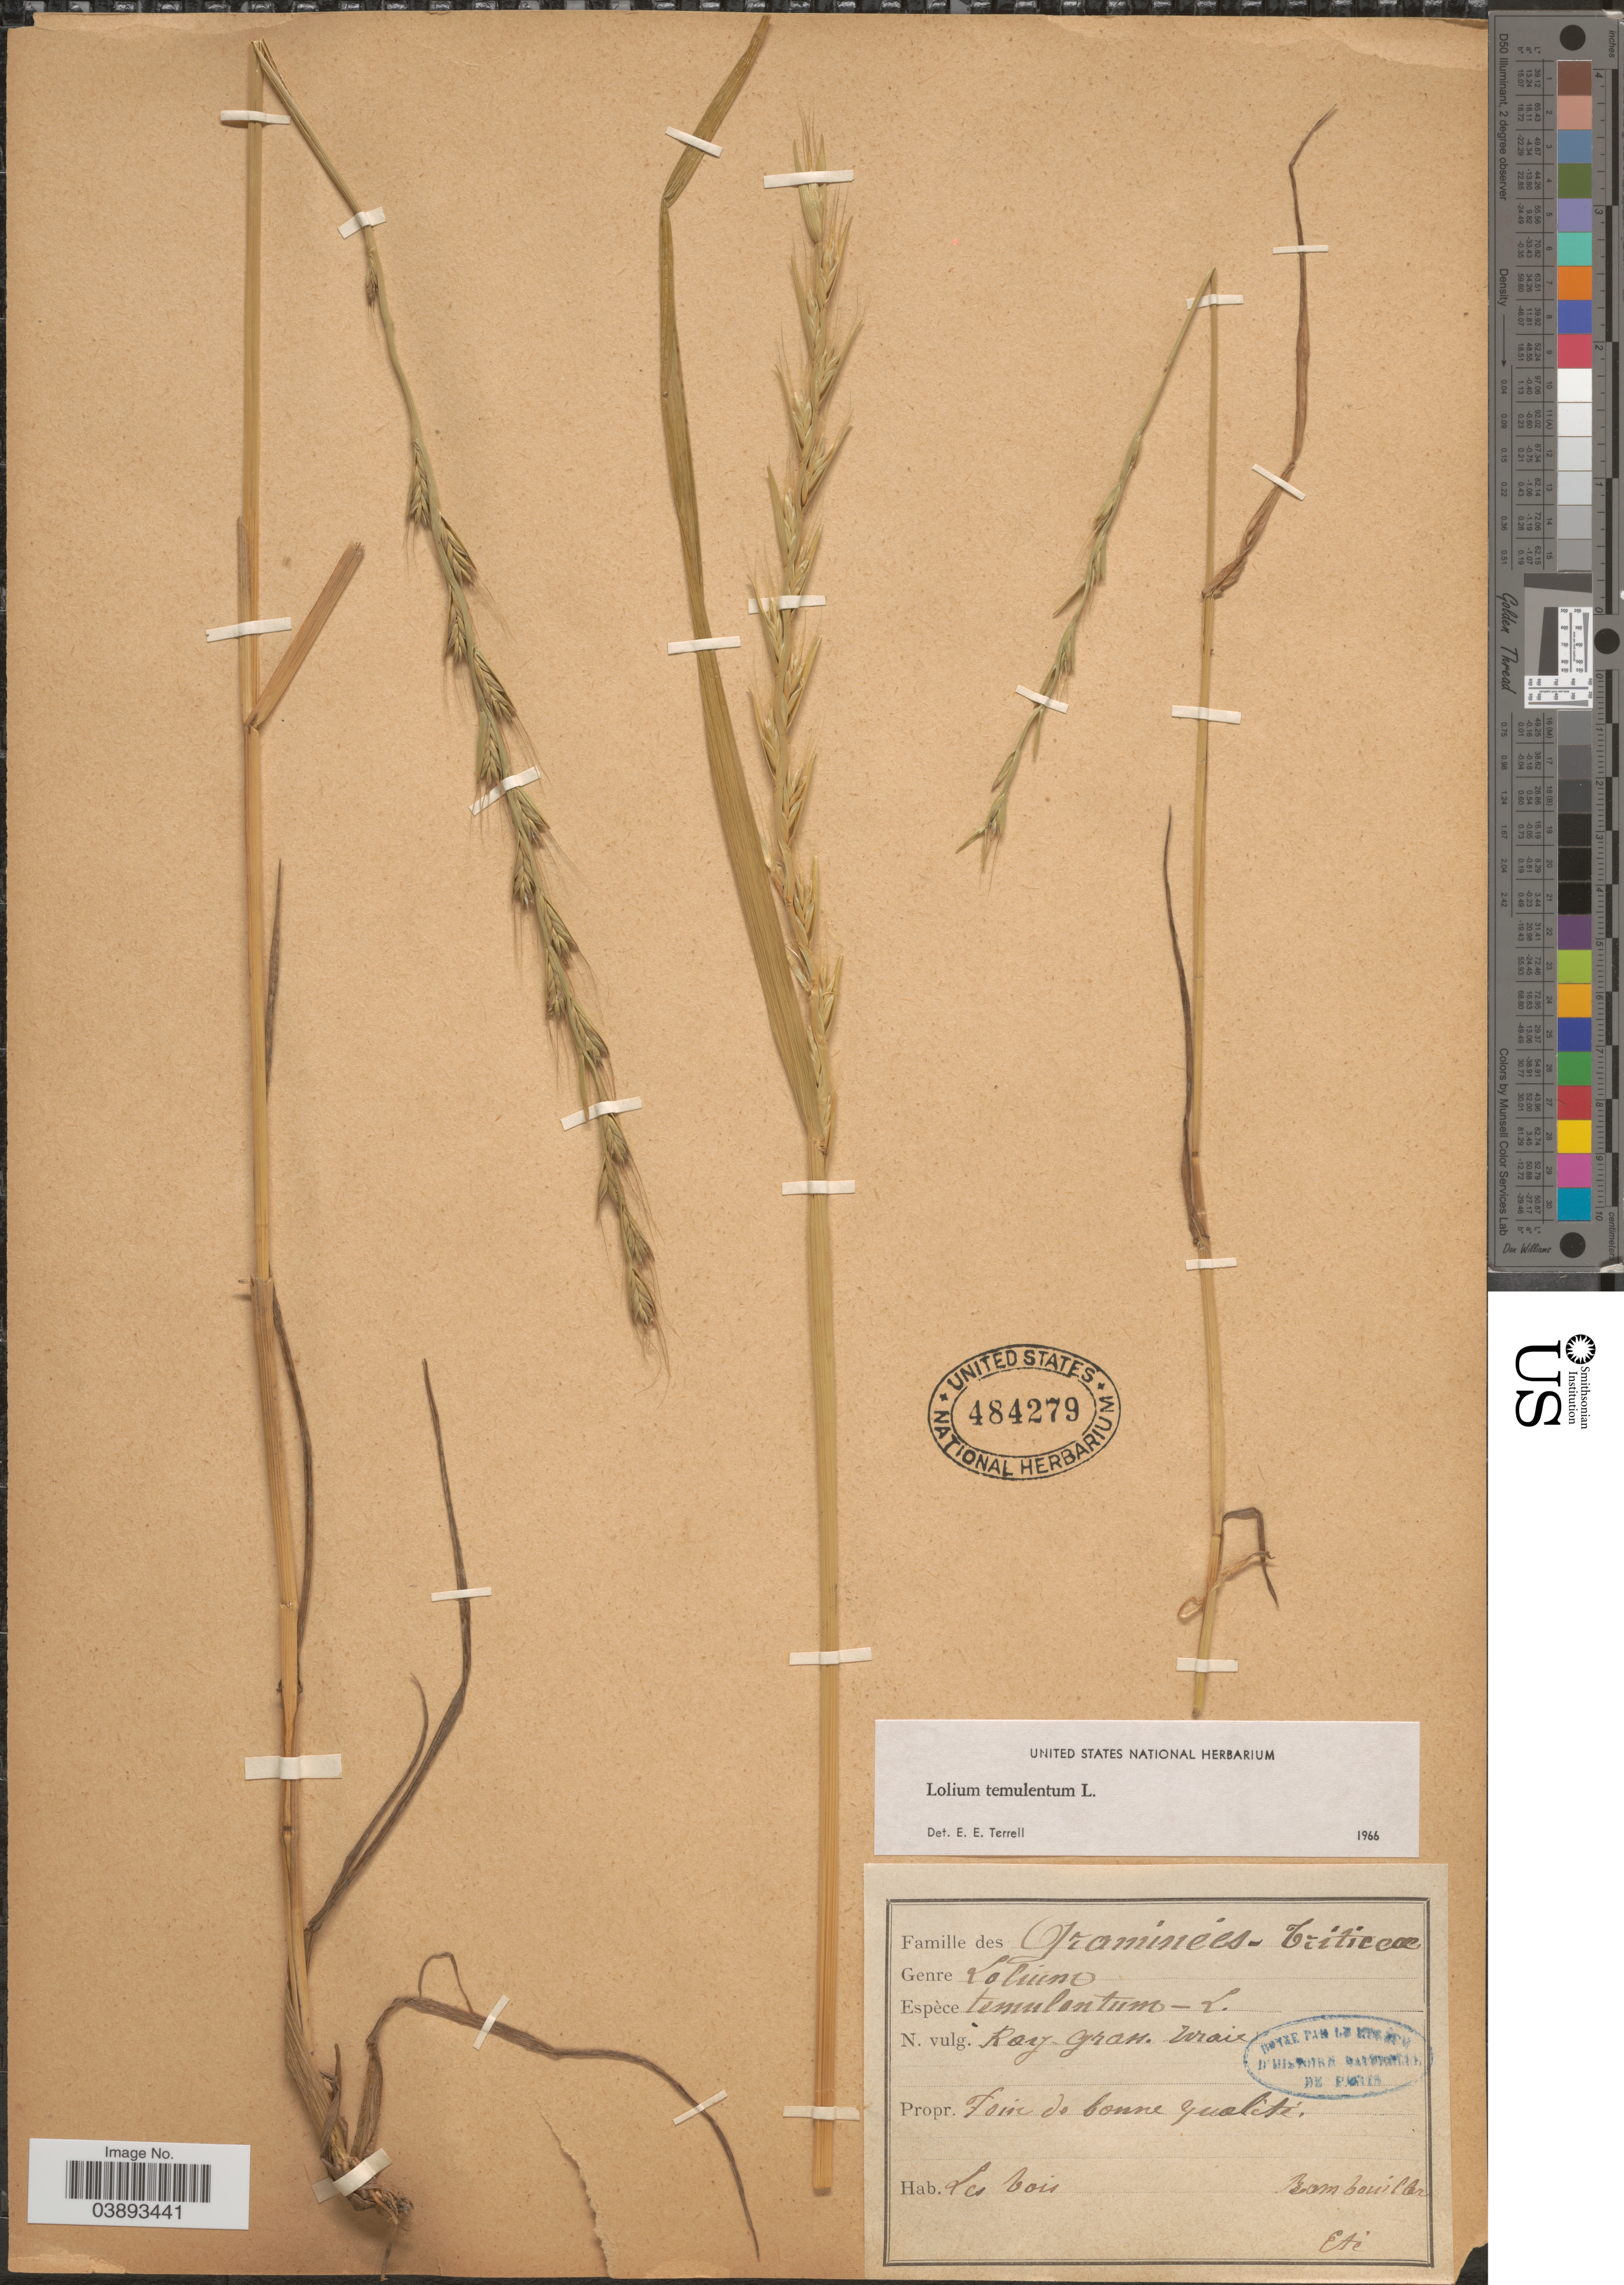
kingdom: Plantae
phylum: Tracheophyta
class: Liliopsida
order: Poales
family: Poaceae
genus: Lolium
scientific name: Lolium temulentum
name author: L.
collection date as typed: eté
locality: Les bois. Bombouiller. [interpreted]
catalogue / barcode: US 484279